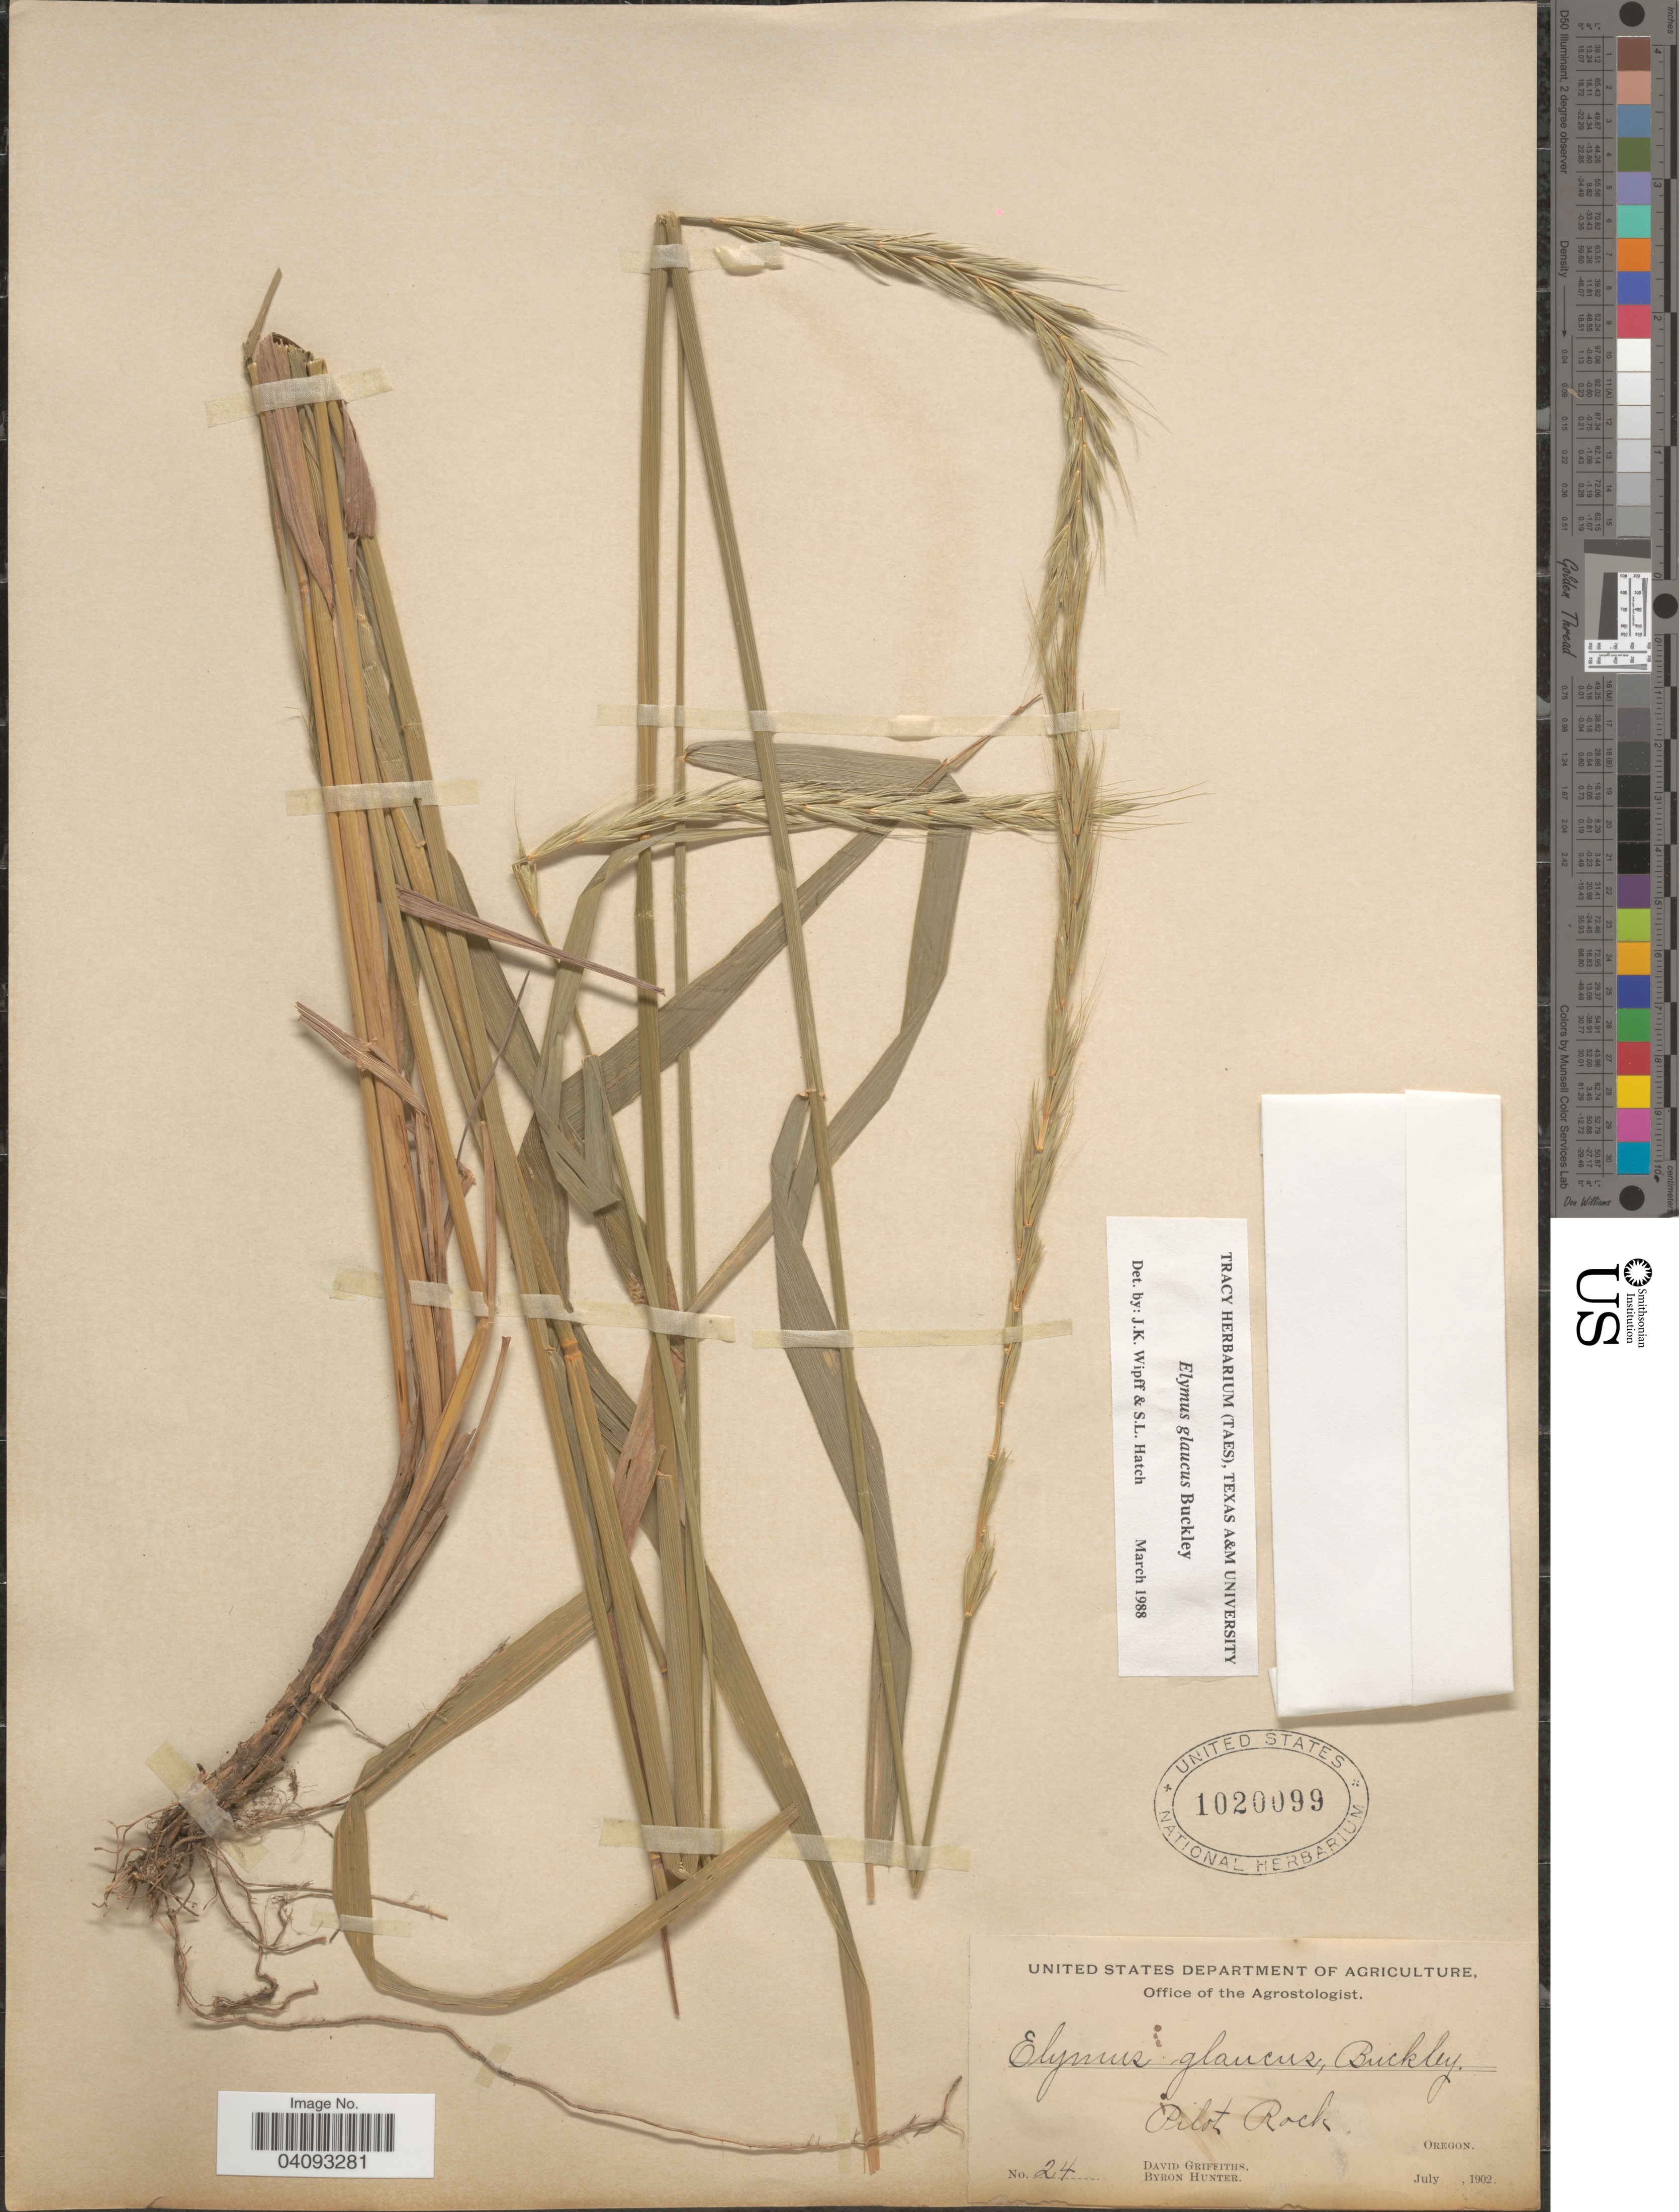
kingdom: Plantae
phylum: Tracheophyta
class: Liliopsida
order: Poales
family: Poaceae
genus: Elymus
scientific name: Elymus glaucus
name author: Buckley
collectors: D. Griffiths & B. Hunter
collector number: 24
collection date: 1902-07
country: United States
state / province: Oregon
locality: Pilot Rock.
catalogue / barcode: US 1020099